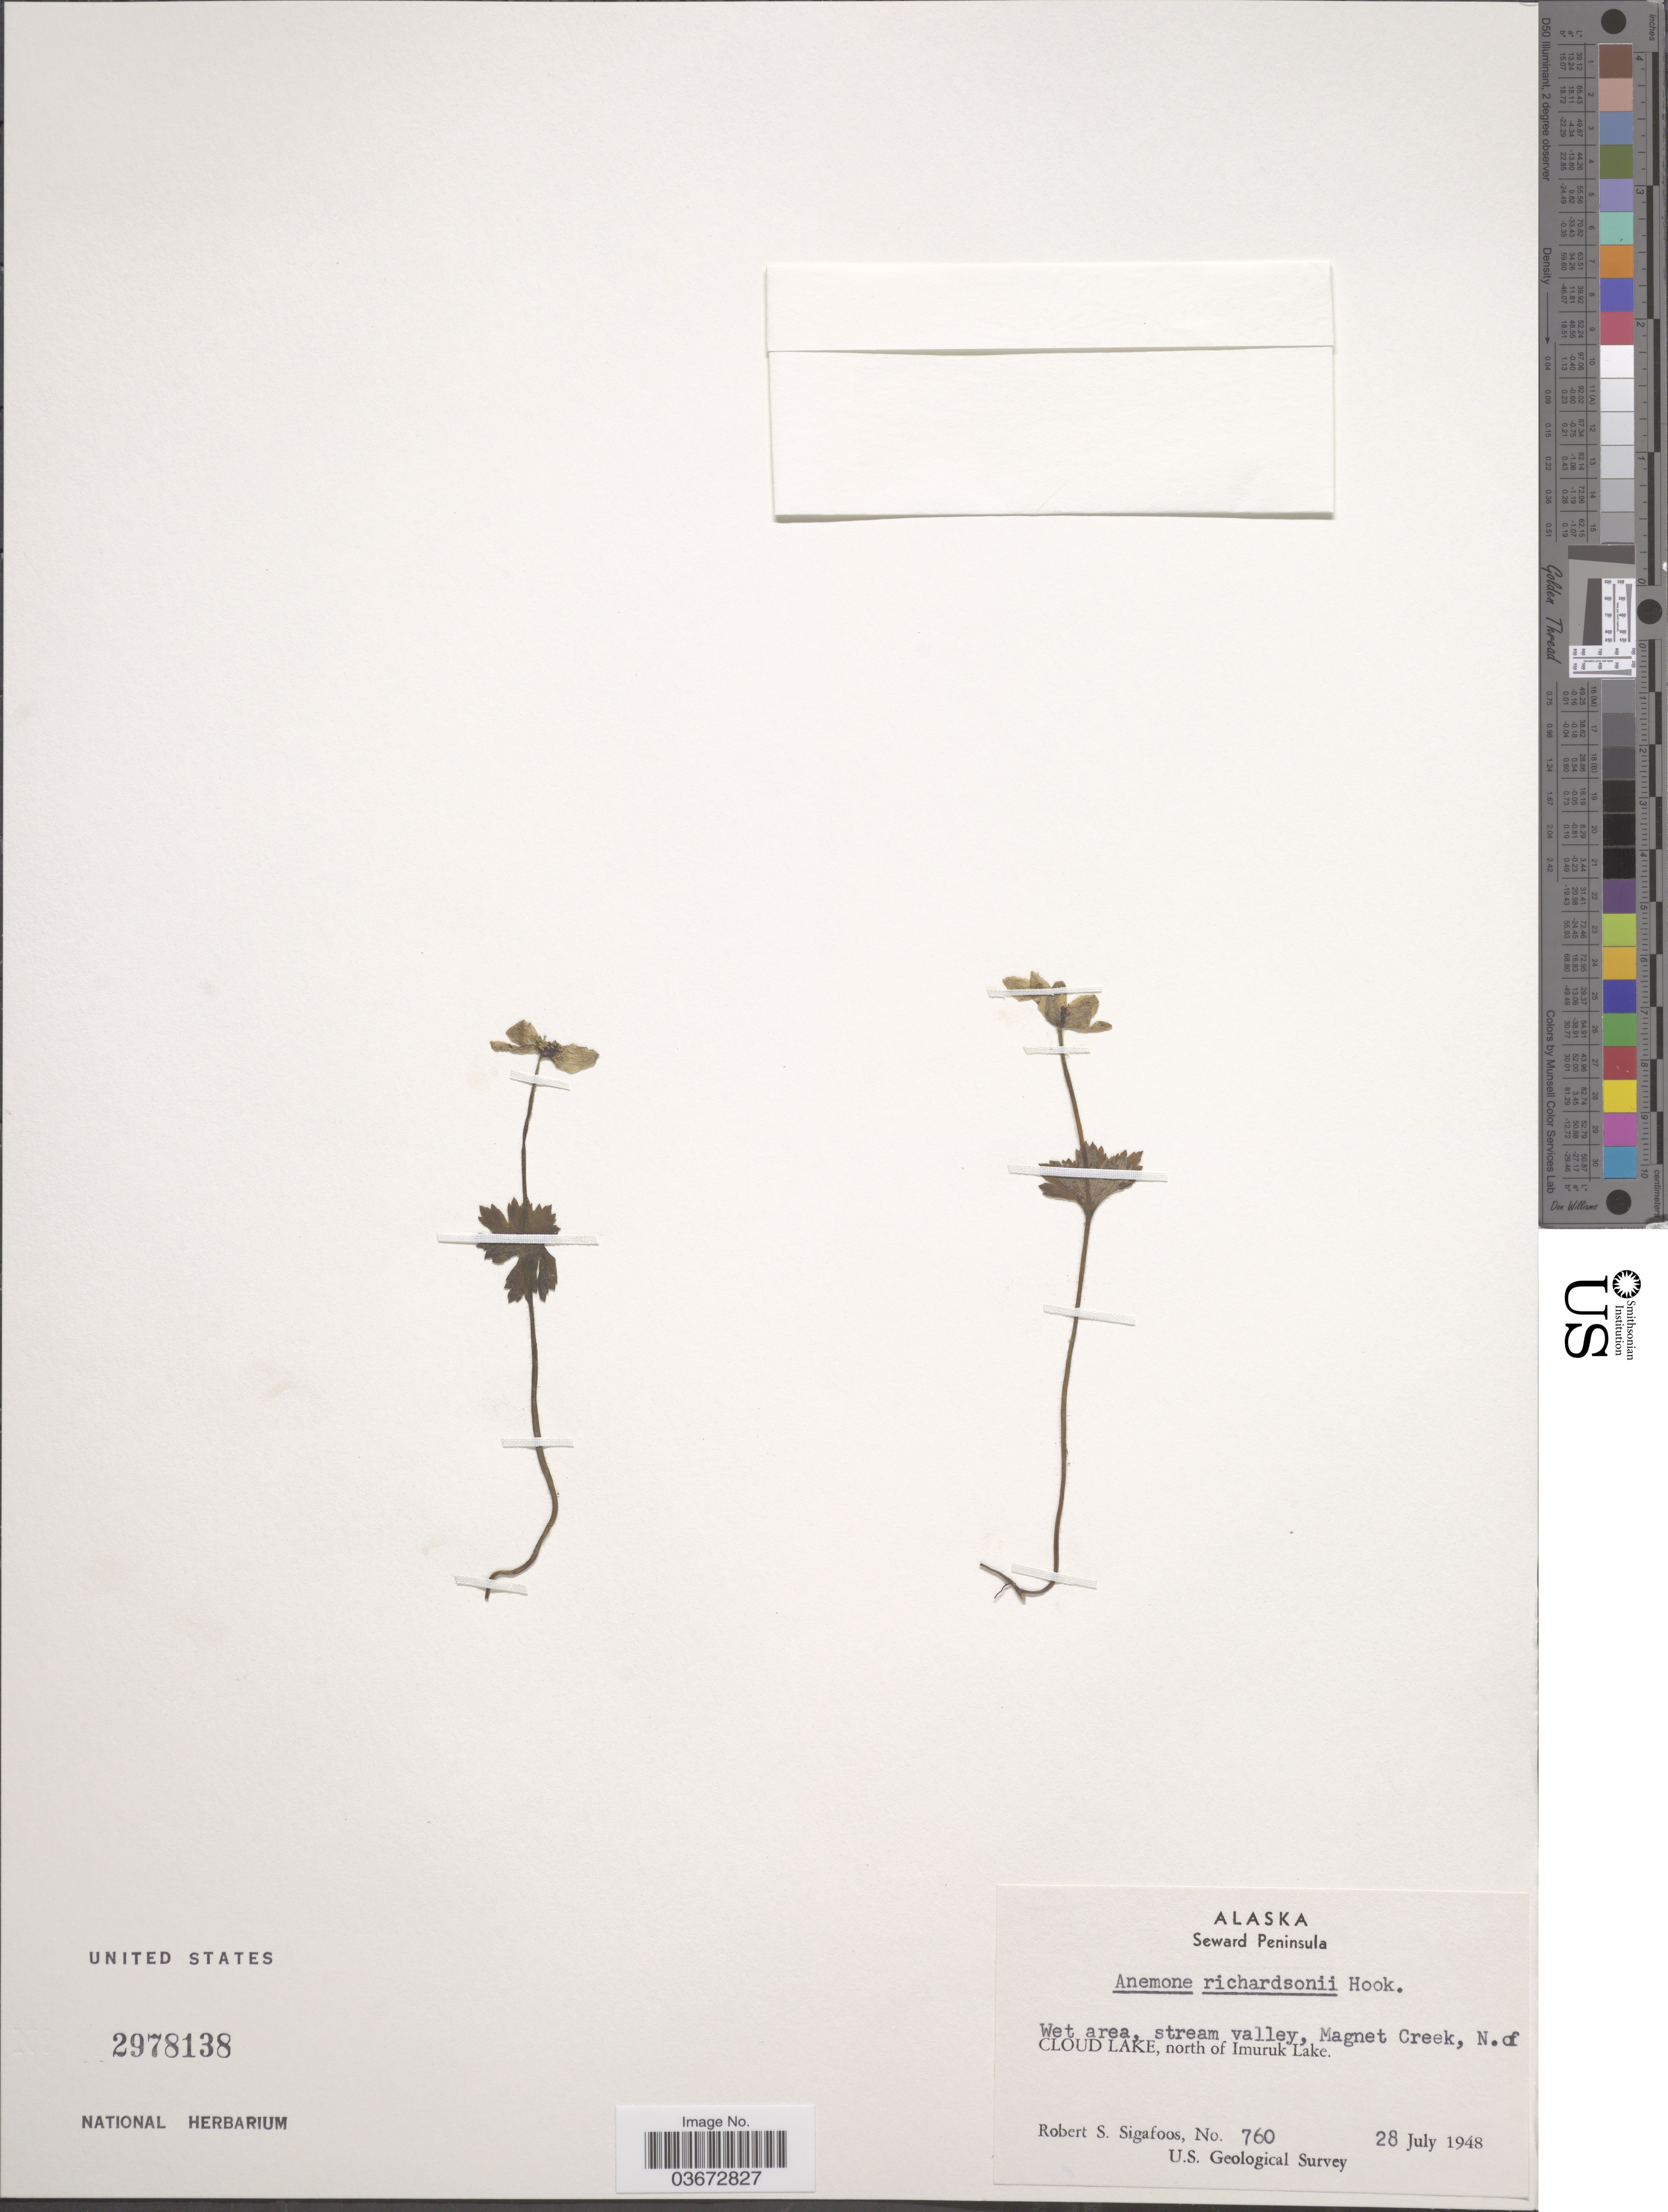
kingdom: Plantae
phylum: Tracheophyta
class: Magnoliopsida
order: Ranunculales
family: Ranunculaceae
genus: Anemone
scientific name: Anemone richardsonii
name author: Hook.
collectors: R. Sigafoos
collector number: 760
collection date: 1948-07-28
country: United States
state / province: Alaska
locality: Magnet Creek, N.of Cloud Lake, north of Imuruk Lake.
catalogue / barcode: US 2978138